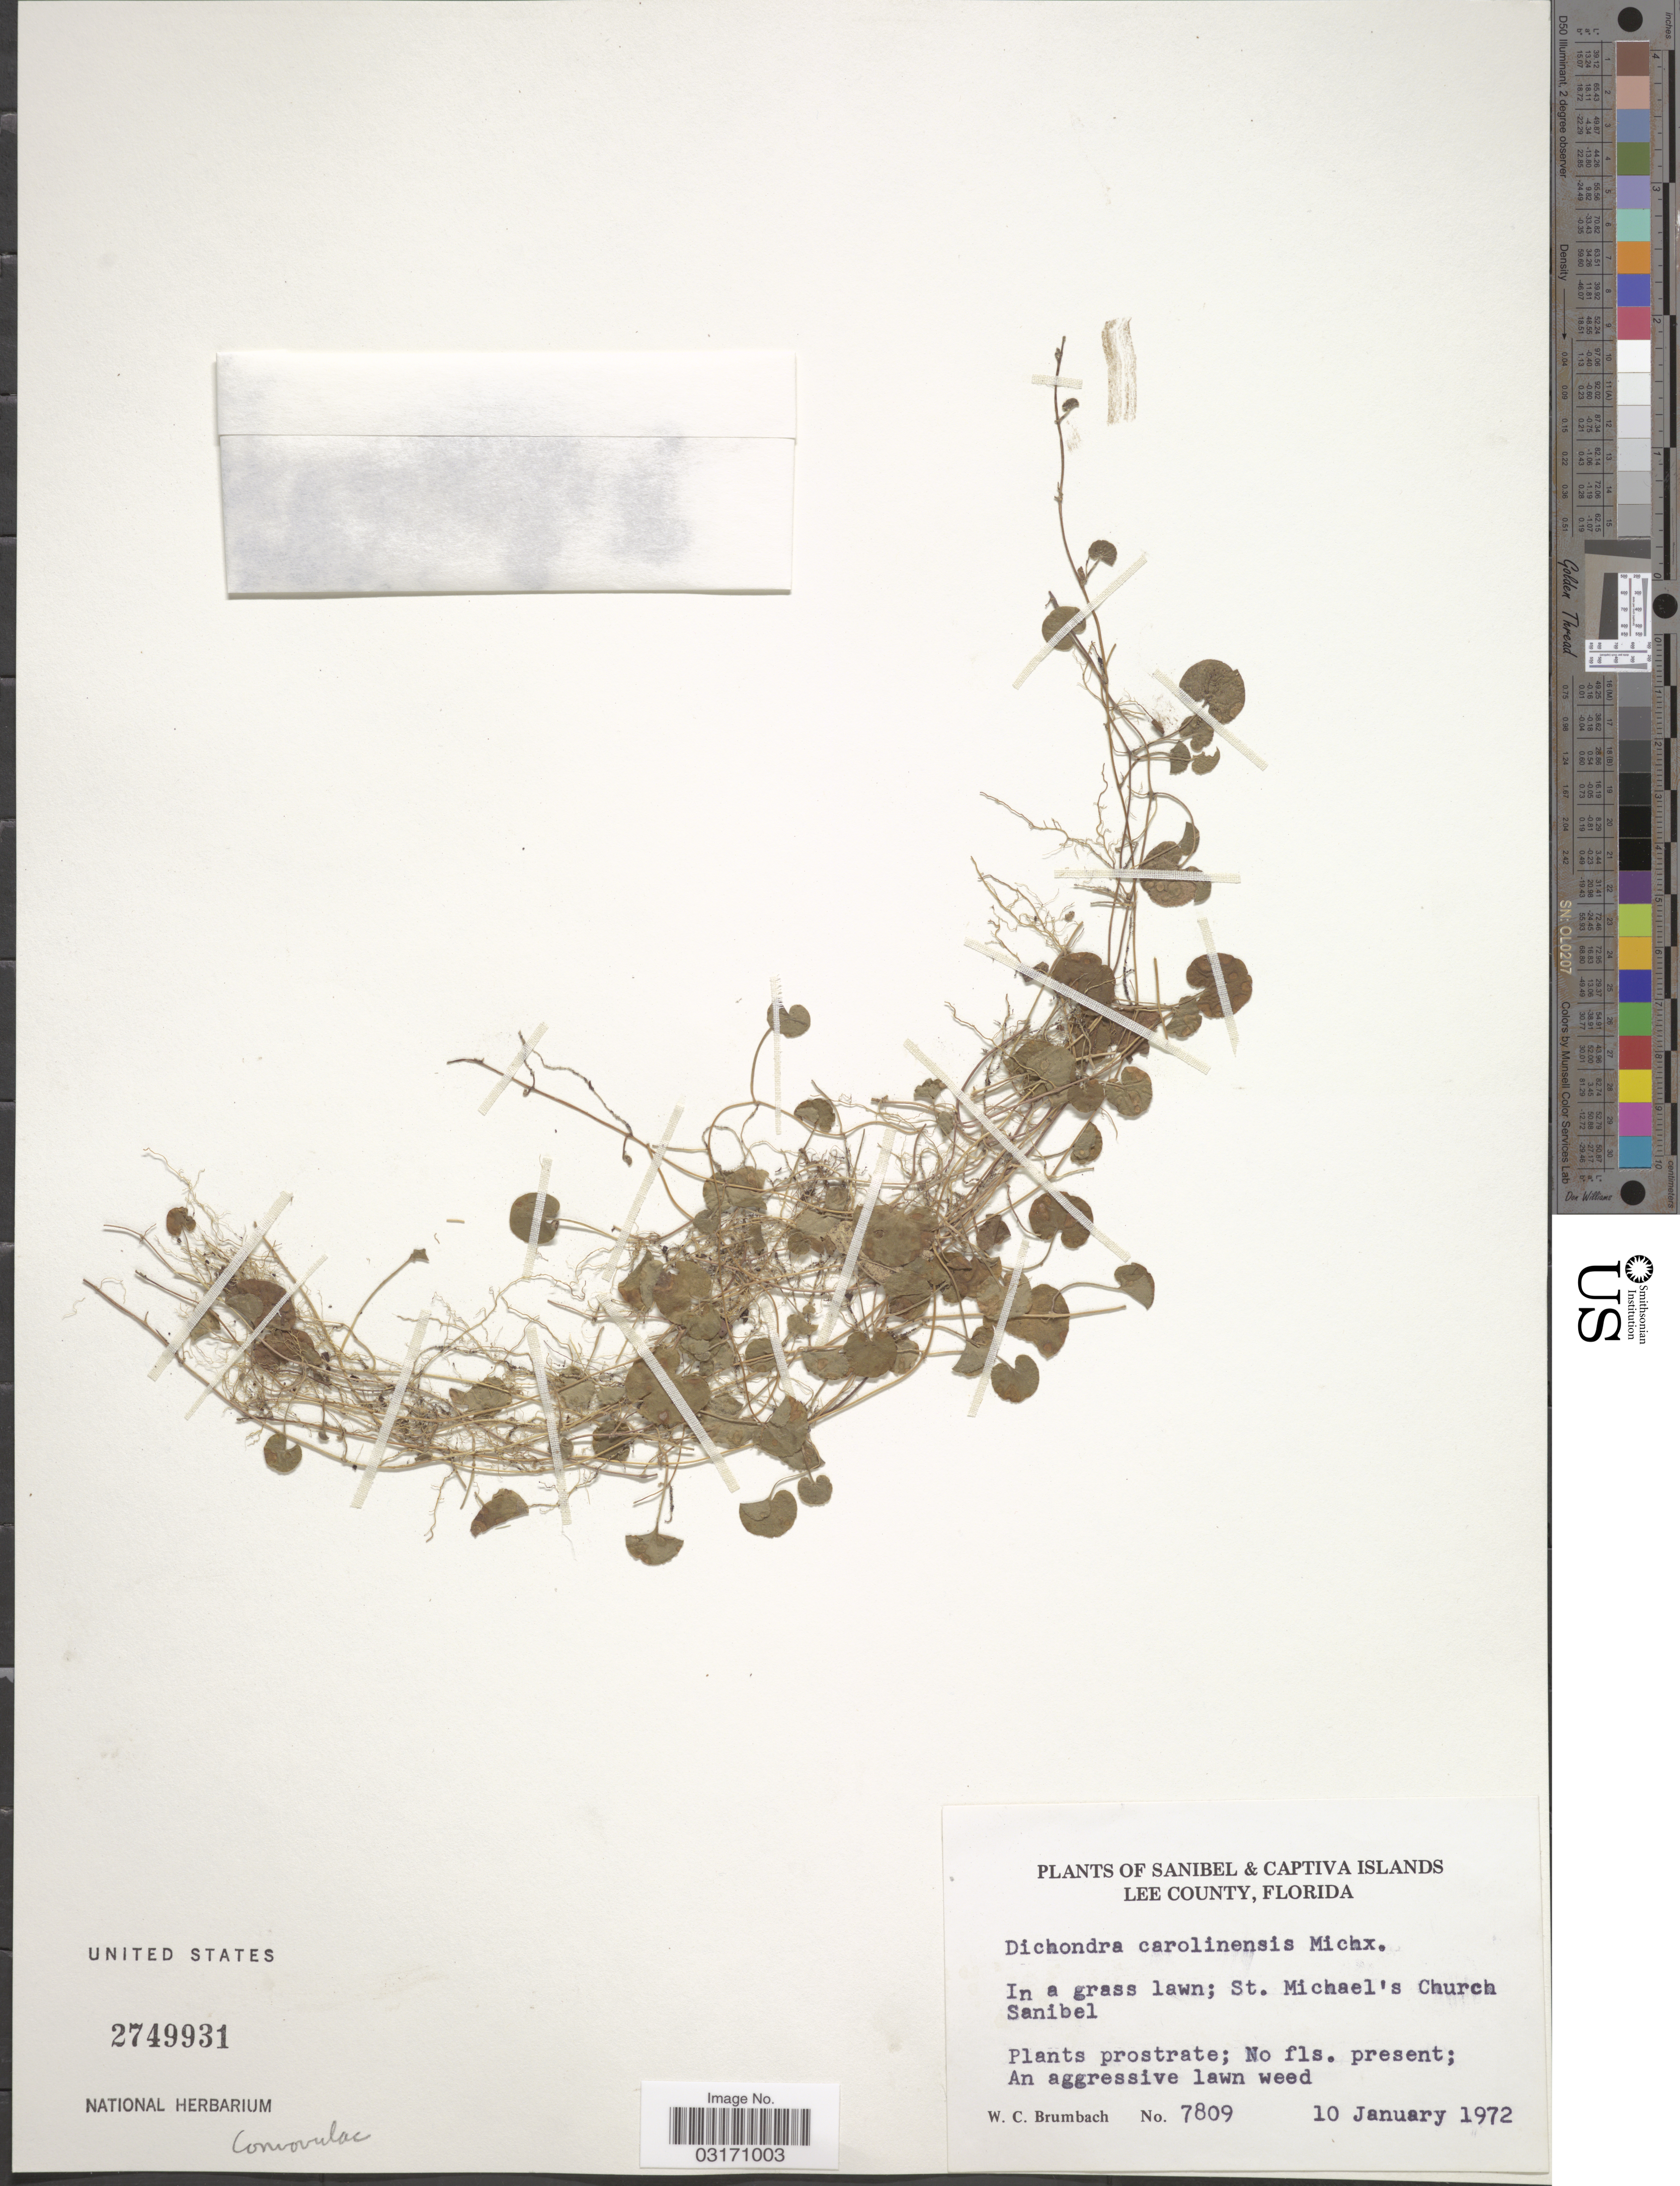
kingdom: Plantae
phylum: Tracheophyta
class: Magnoliopsida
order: Solanales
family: Convolvulaceae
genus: Dichondra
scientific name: Dichondra carolinensis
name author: Michx.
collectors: W. C. Brumbach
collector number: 7809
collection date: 1972-01-10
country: United States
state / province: Florida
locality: Sanibel Islands. Lee County. In a grass lawn; St. Michael's Church Sanibel.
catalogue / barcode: US 2749931